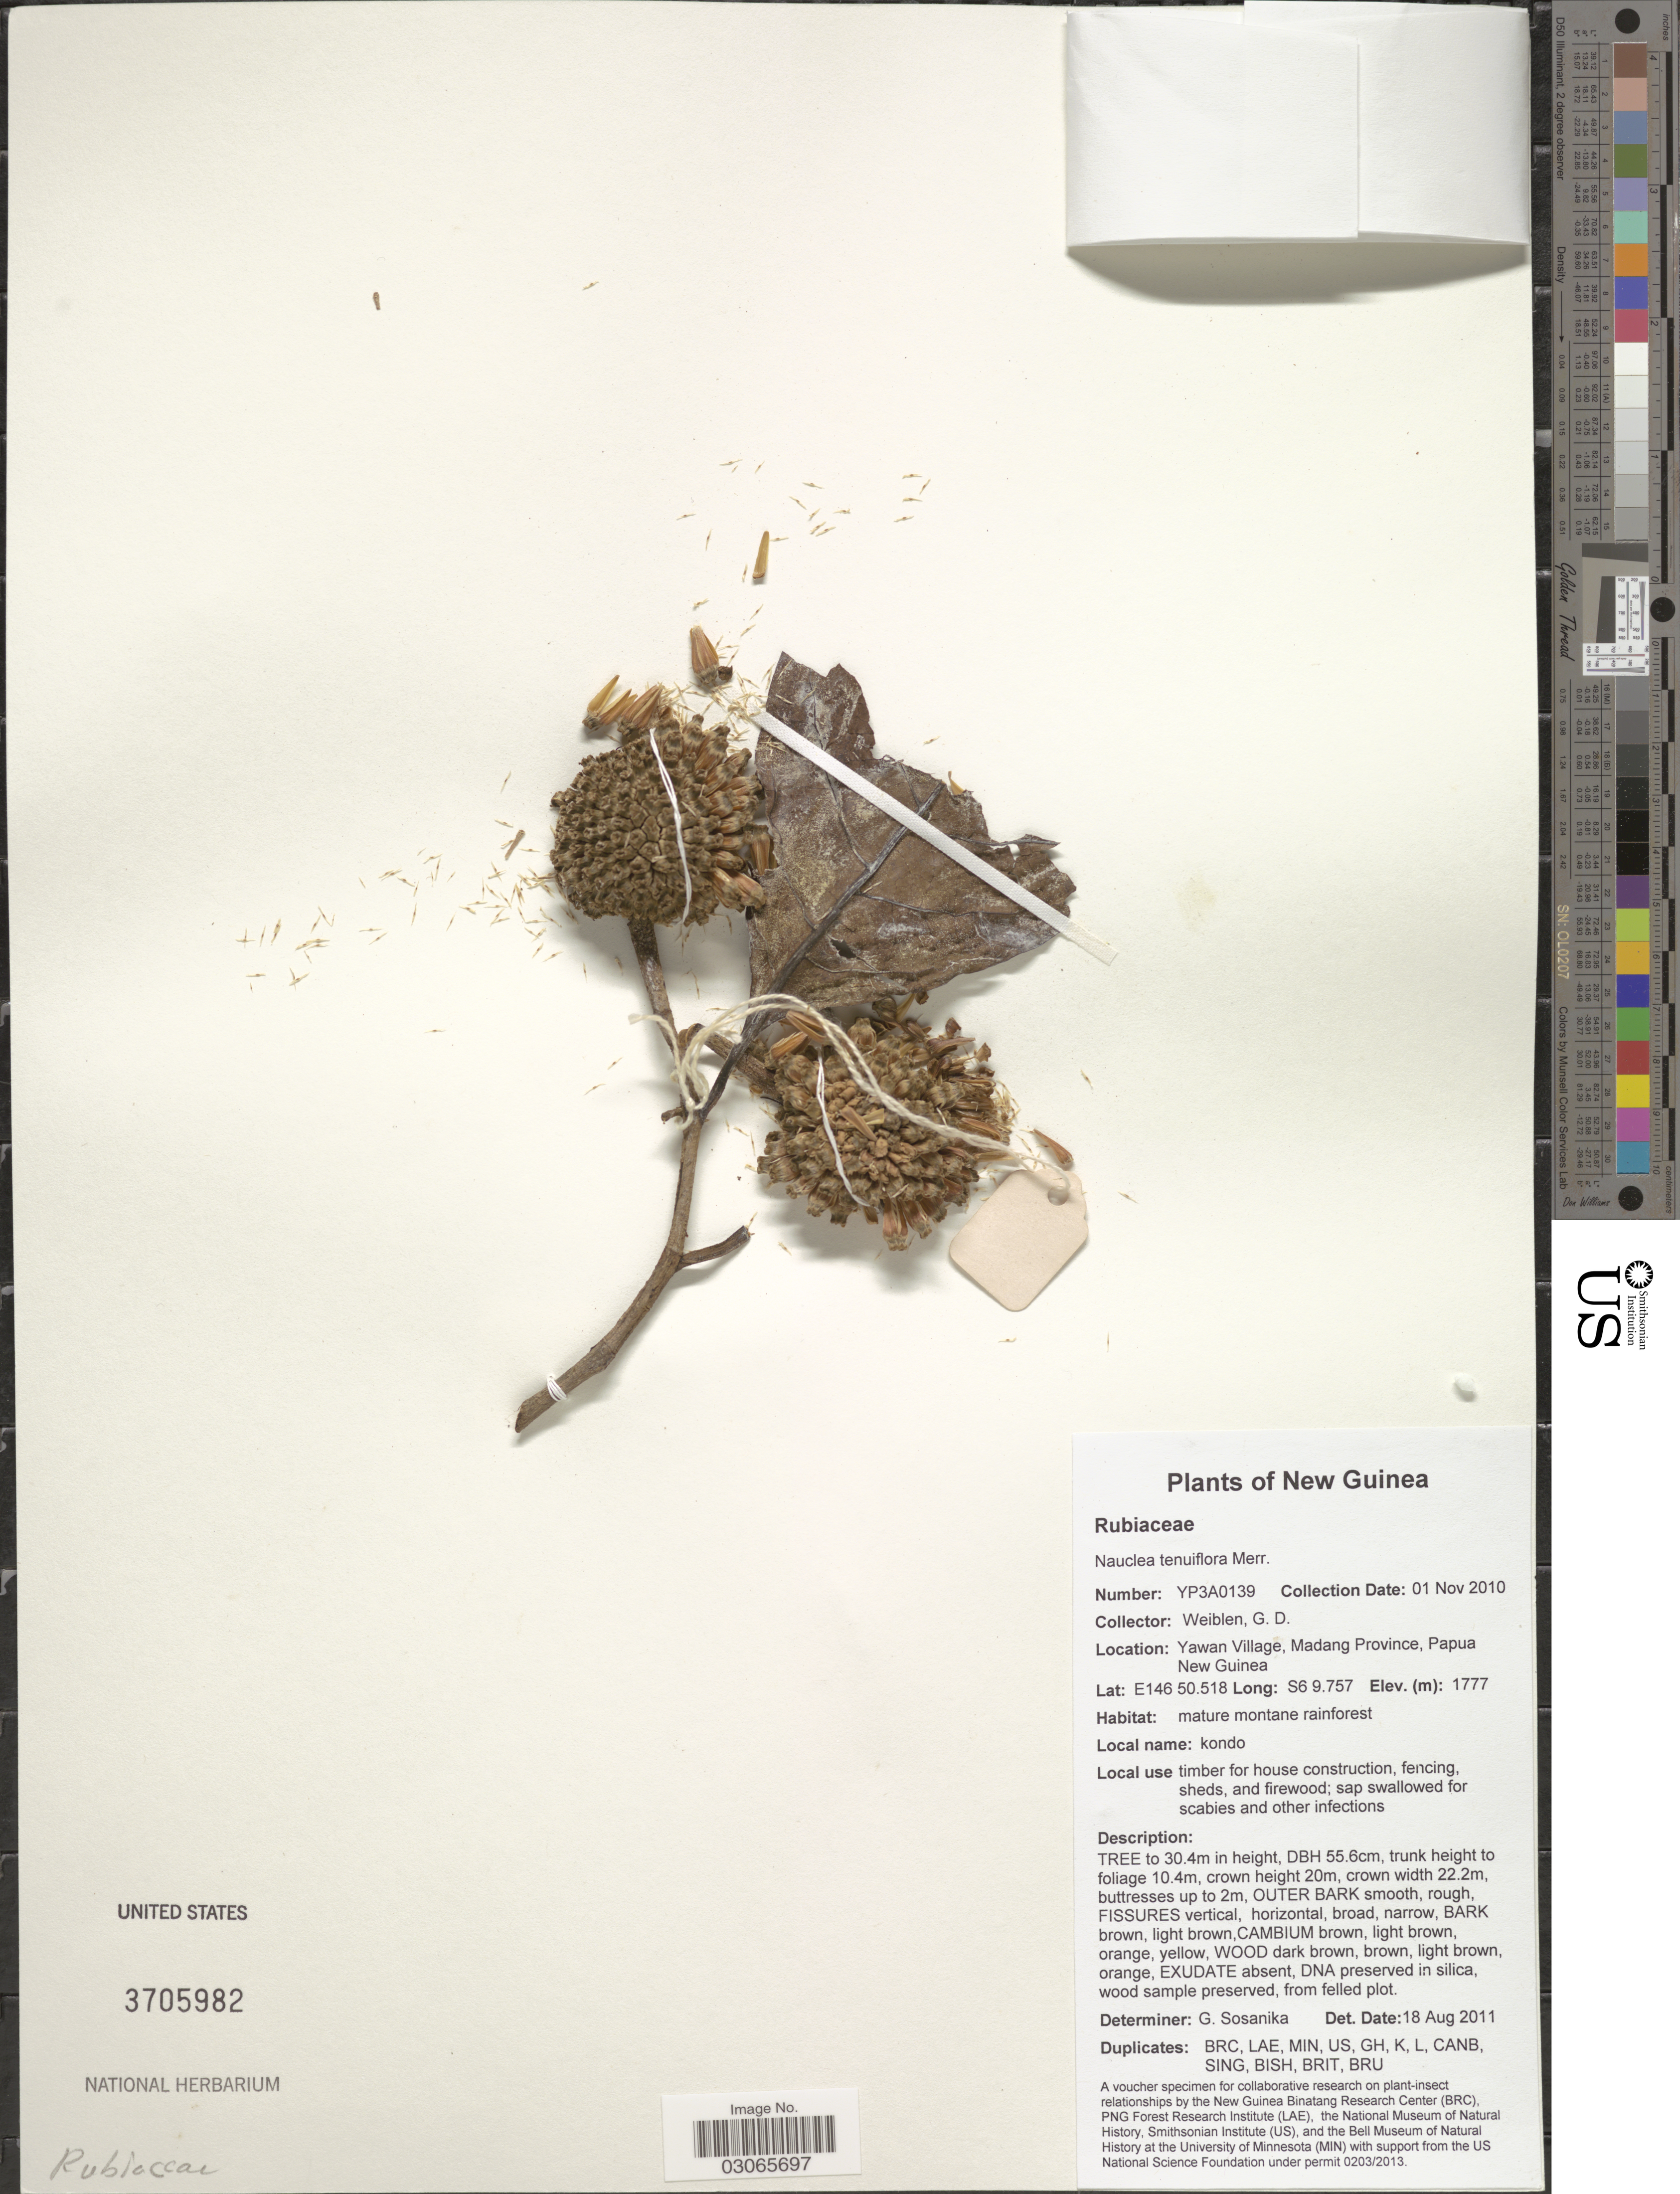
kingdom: Plantae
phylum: Tracheophyta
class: Magnoliopsida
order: Gentianales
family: Rubiaceae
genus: Nauclea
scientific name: Nauclea tenuiflora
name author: (Havil.) Merr.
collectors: G. D. Weiblen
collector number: YP3A0139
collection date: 2010-11-01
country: Papua New Guinea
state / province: Madang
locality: New Guinea. Yawan Village.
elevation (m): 1777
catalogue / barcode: US 3705982